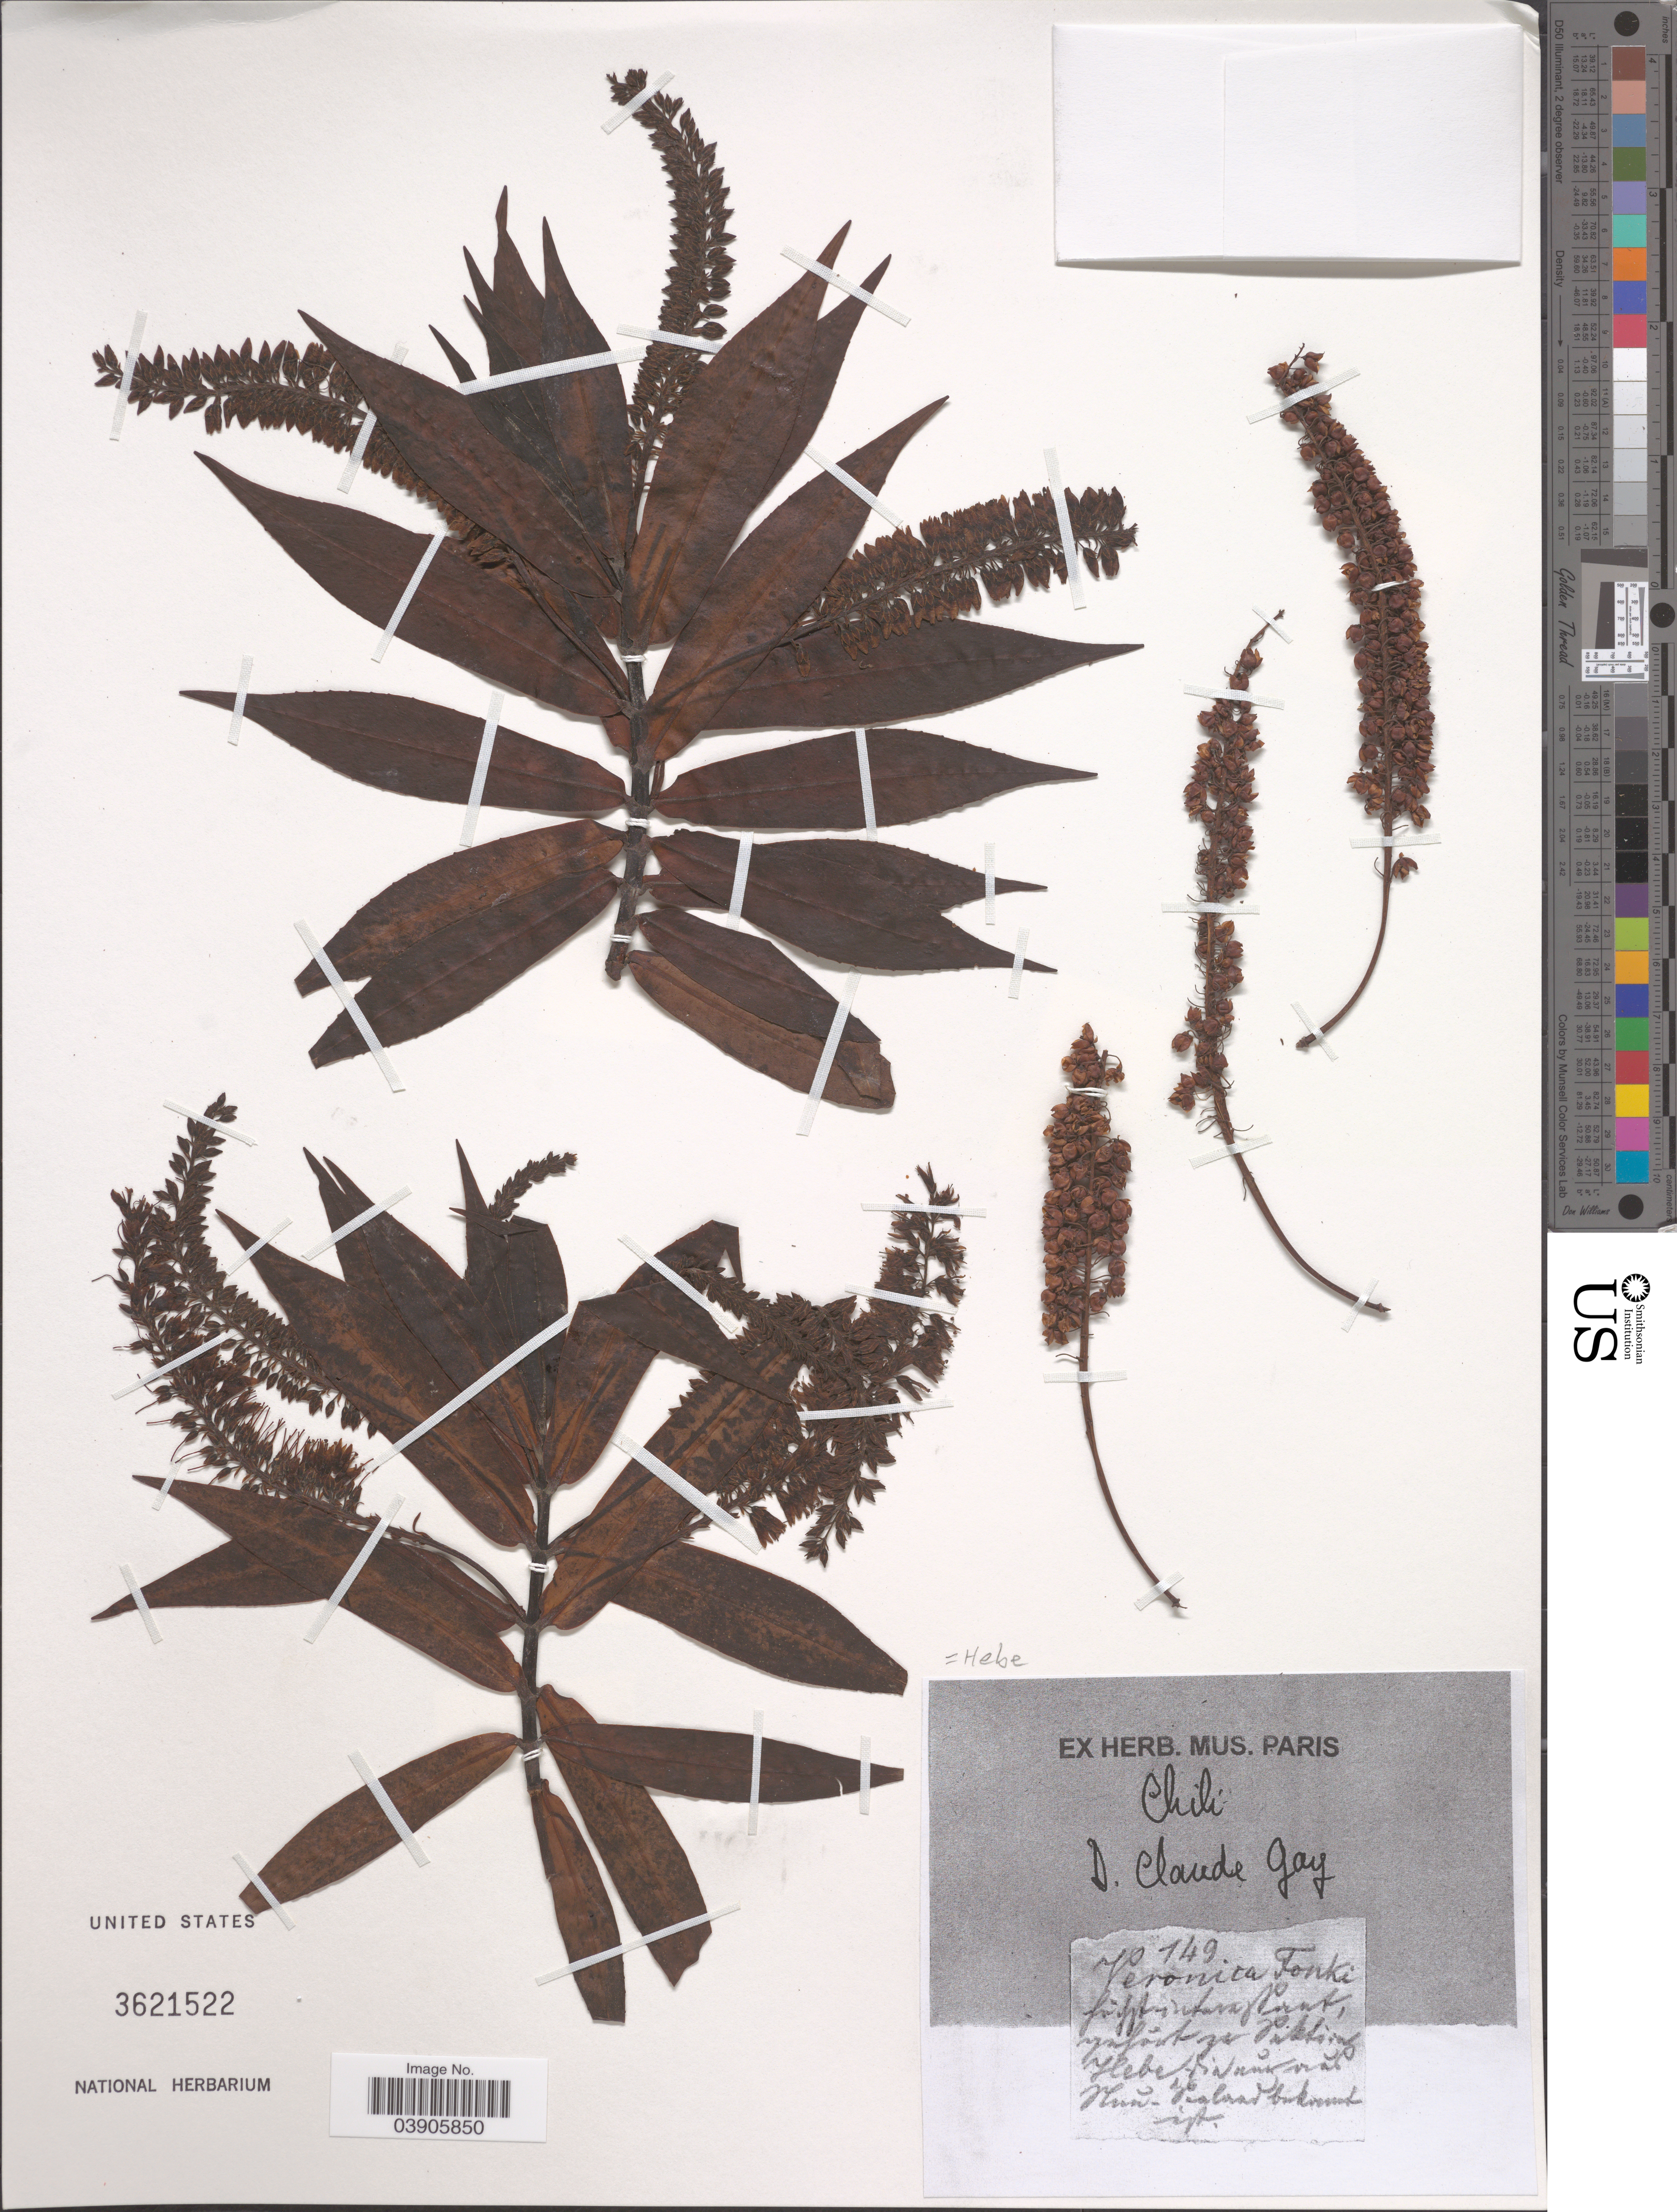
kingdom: Plantae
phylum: Tracheophyta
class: Magnoliopsida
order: Lamiales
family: Plantaginaceae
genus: Hebe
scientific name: Hebe salicifolia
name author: (G. Forst.) Pennell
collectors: D. Gay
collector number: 149?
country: Chile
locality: Chili.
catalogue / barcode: US 3621522